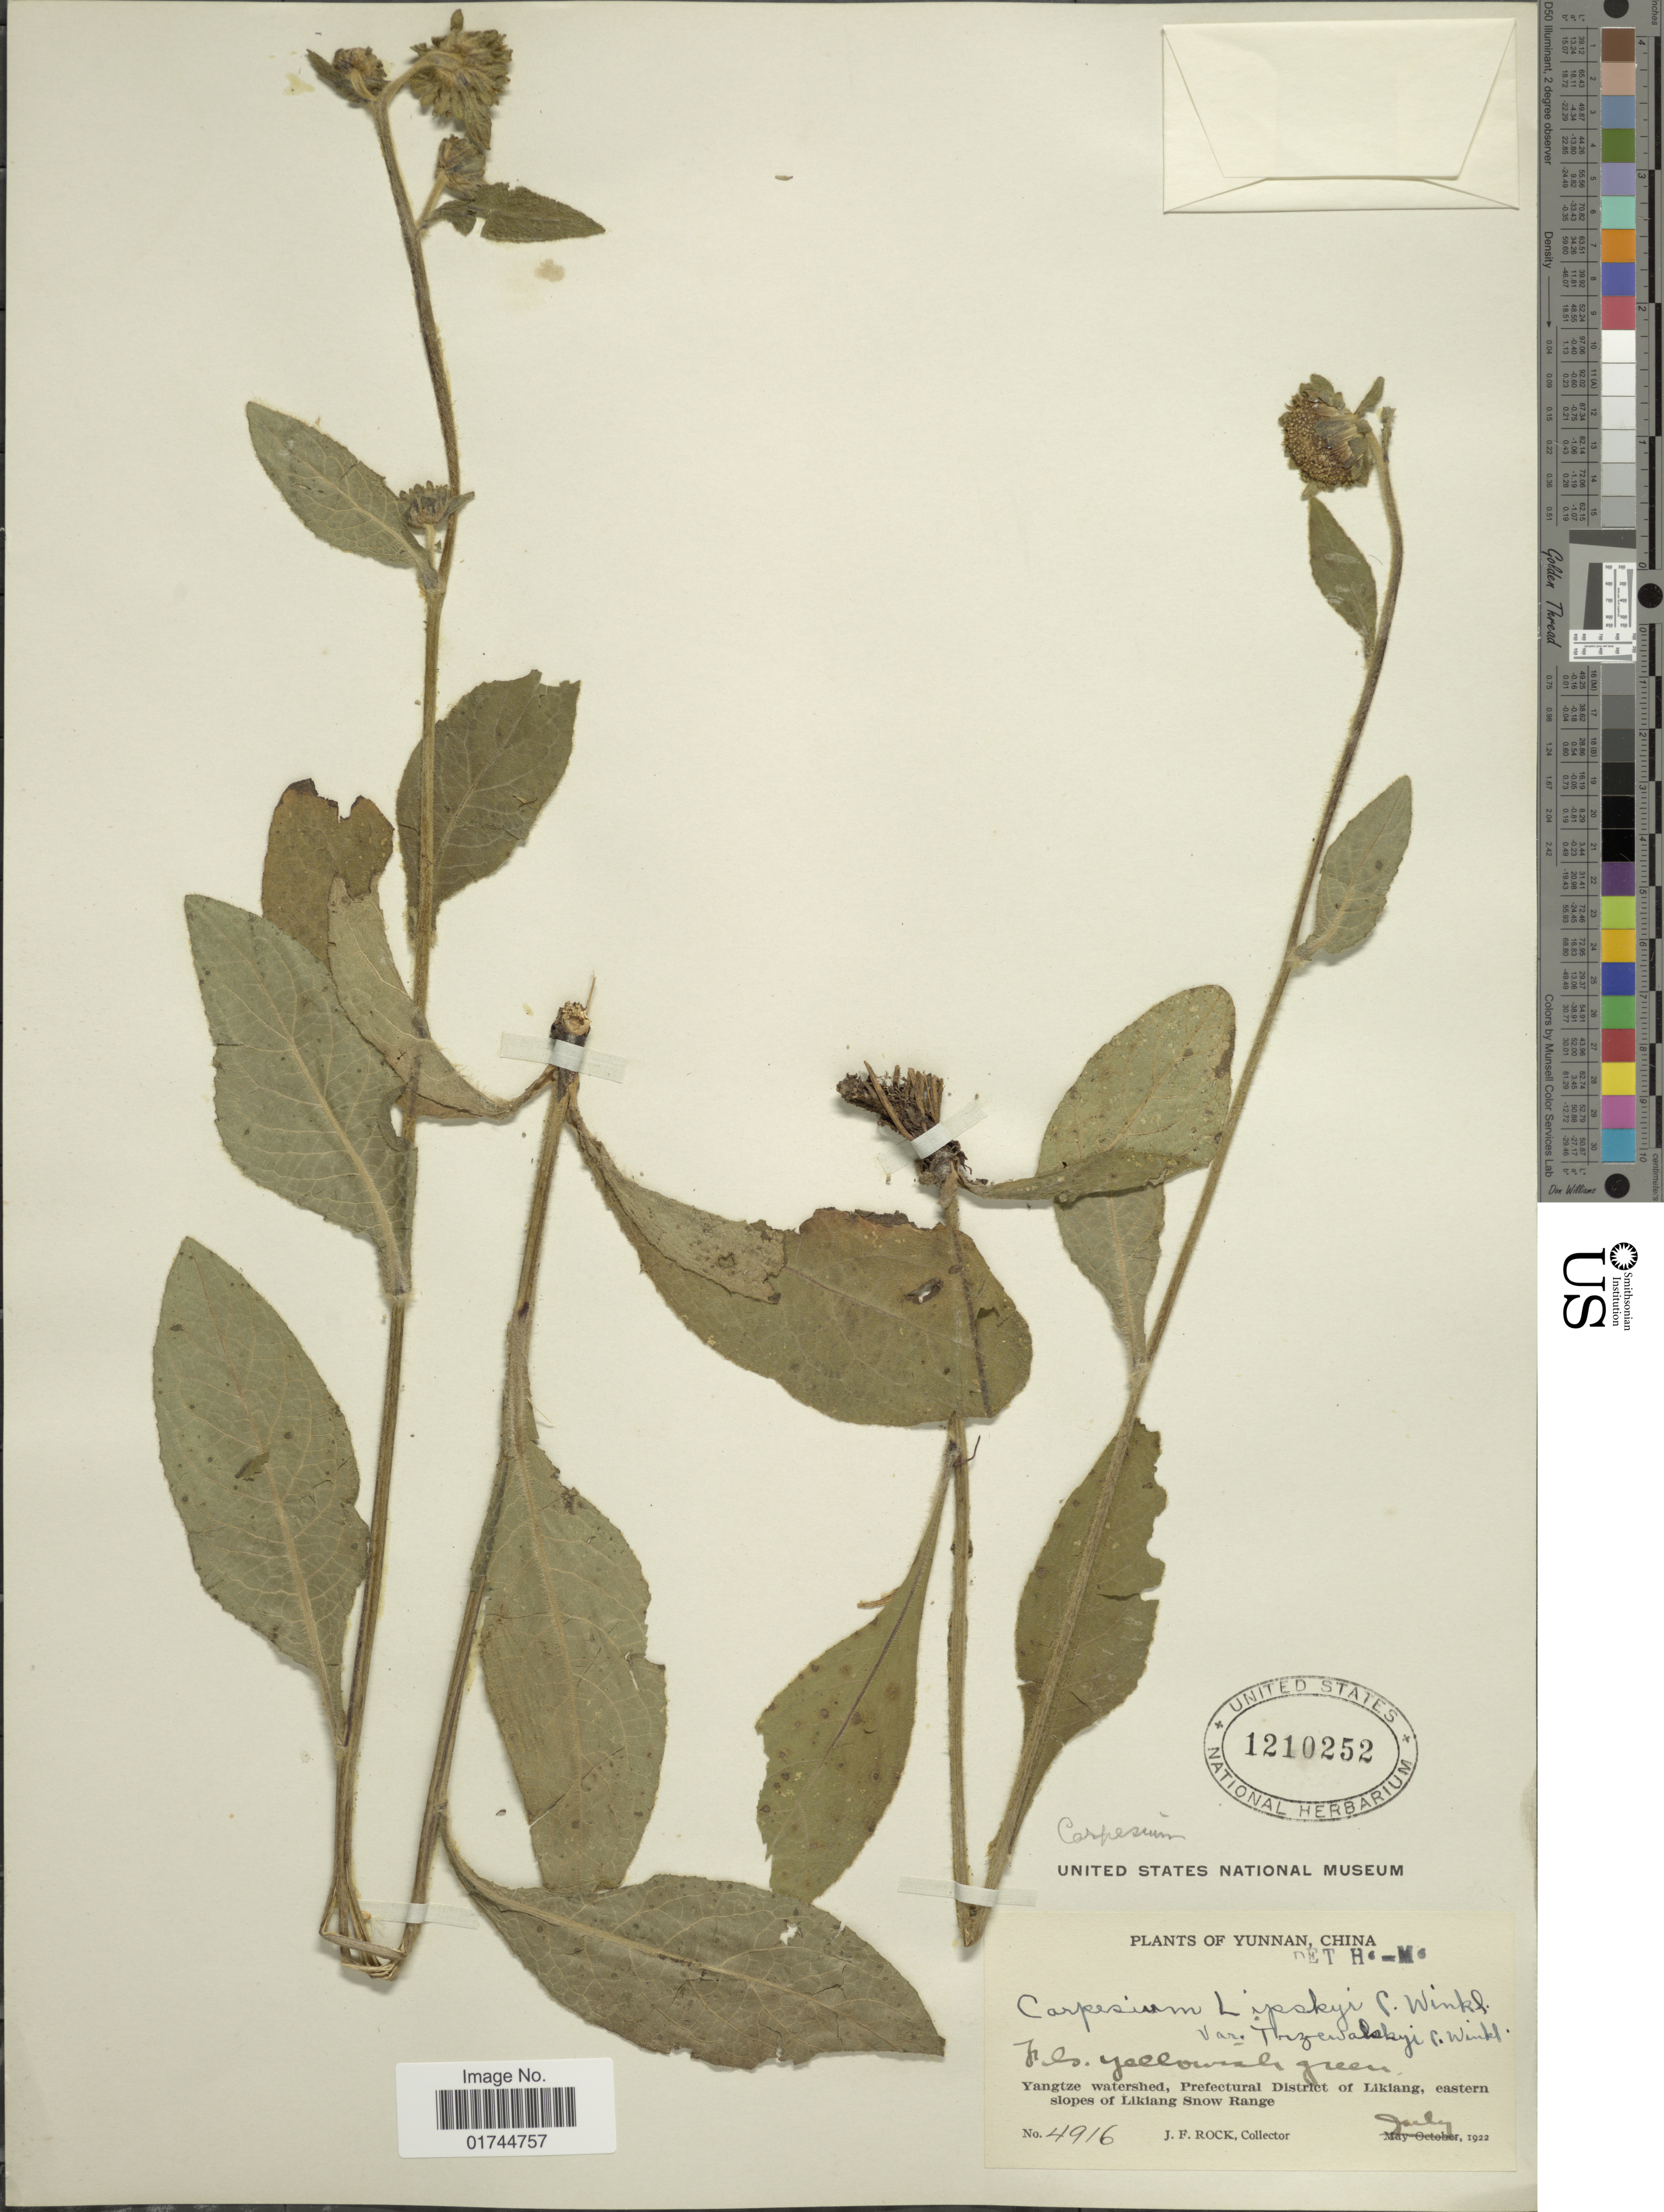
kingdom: Plantae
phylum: Tracheophyta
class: Magnoliopsida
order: Asterales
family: Asteraceae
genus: Carpesium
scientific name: Carpesium lipskyi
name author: C. Winkl.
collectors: J. Rock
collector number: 4916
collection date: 1922-07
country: China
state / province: Yunnan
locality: Yangtze watershed, Prefectural District of Likiang, eastern slopes of Likiang Snow Range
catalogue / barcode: US 1210252